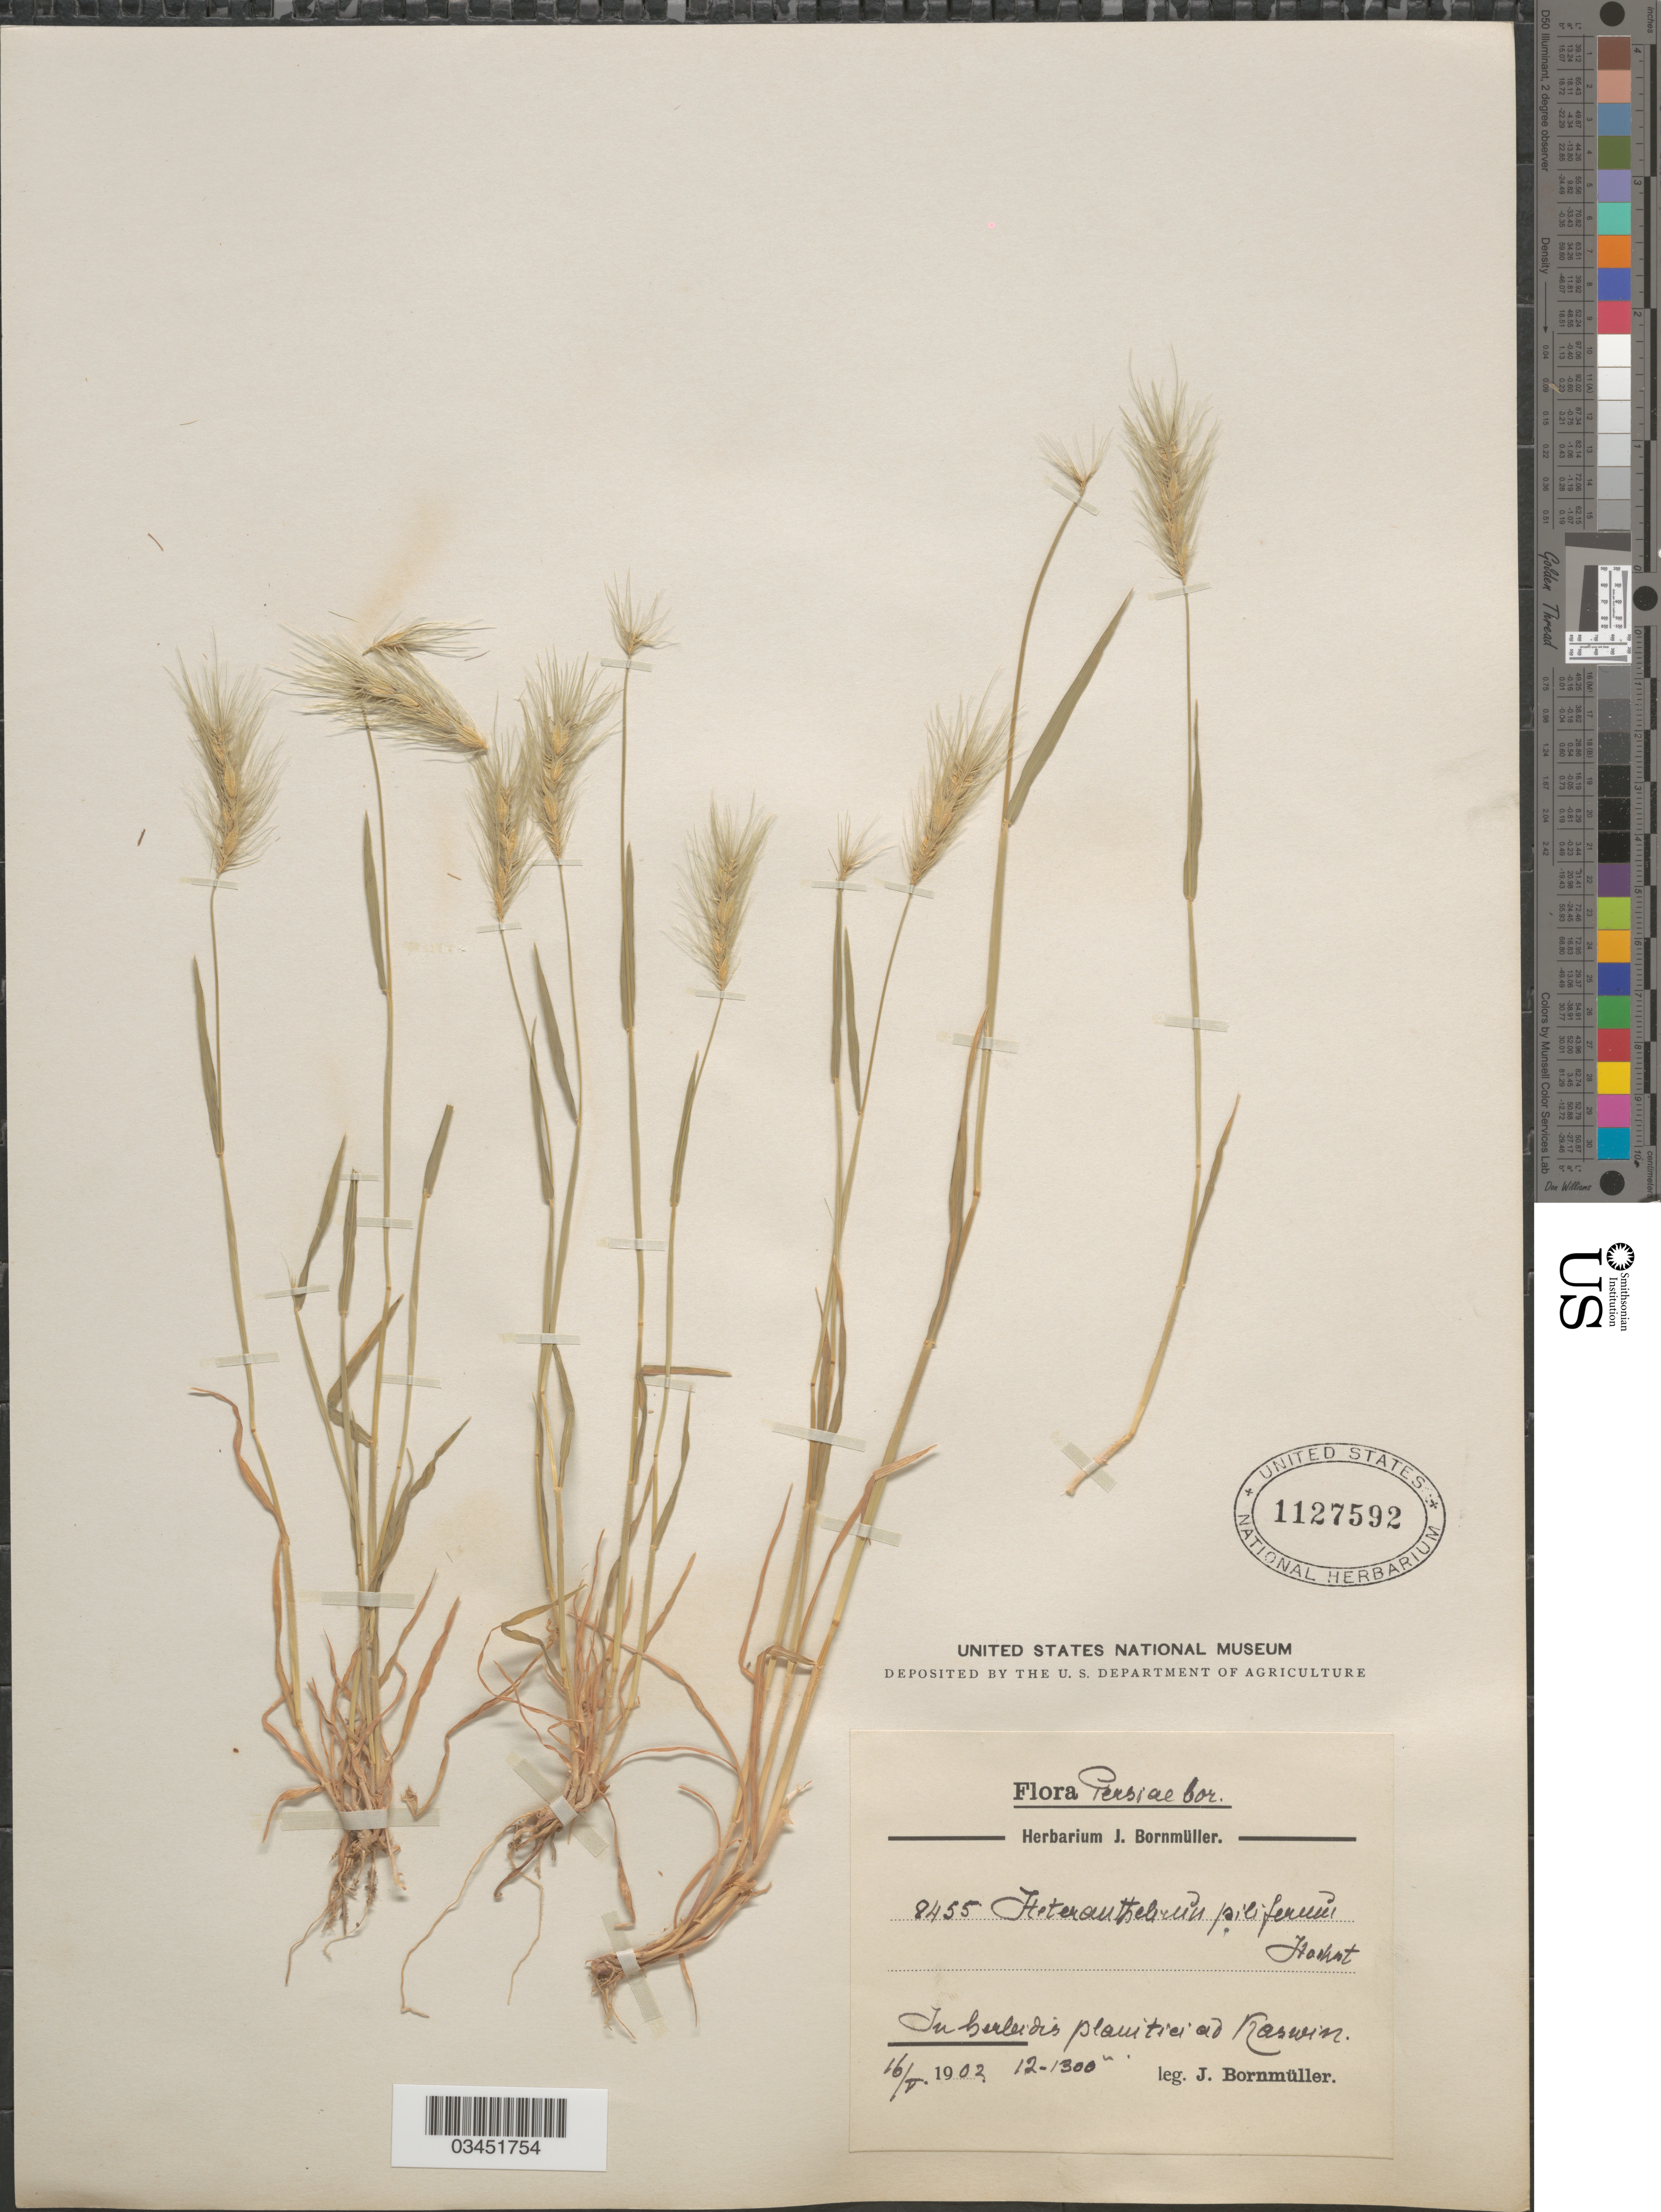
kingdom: Plantae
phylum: Tracheophyta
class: Liliopsida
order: Poales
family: Poaceae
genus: Heteranthelium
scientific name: Heteranthelium piliferum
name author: (Sol.) Hochst.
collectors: J. Bornmüller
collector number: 8455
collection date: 1902-05-16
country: Iran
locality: Persiae bor. In herbidis planitici ad Kaswin.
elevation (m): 1200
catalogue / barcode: US 1127592